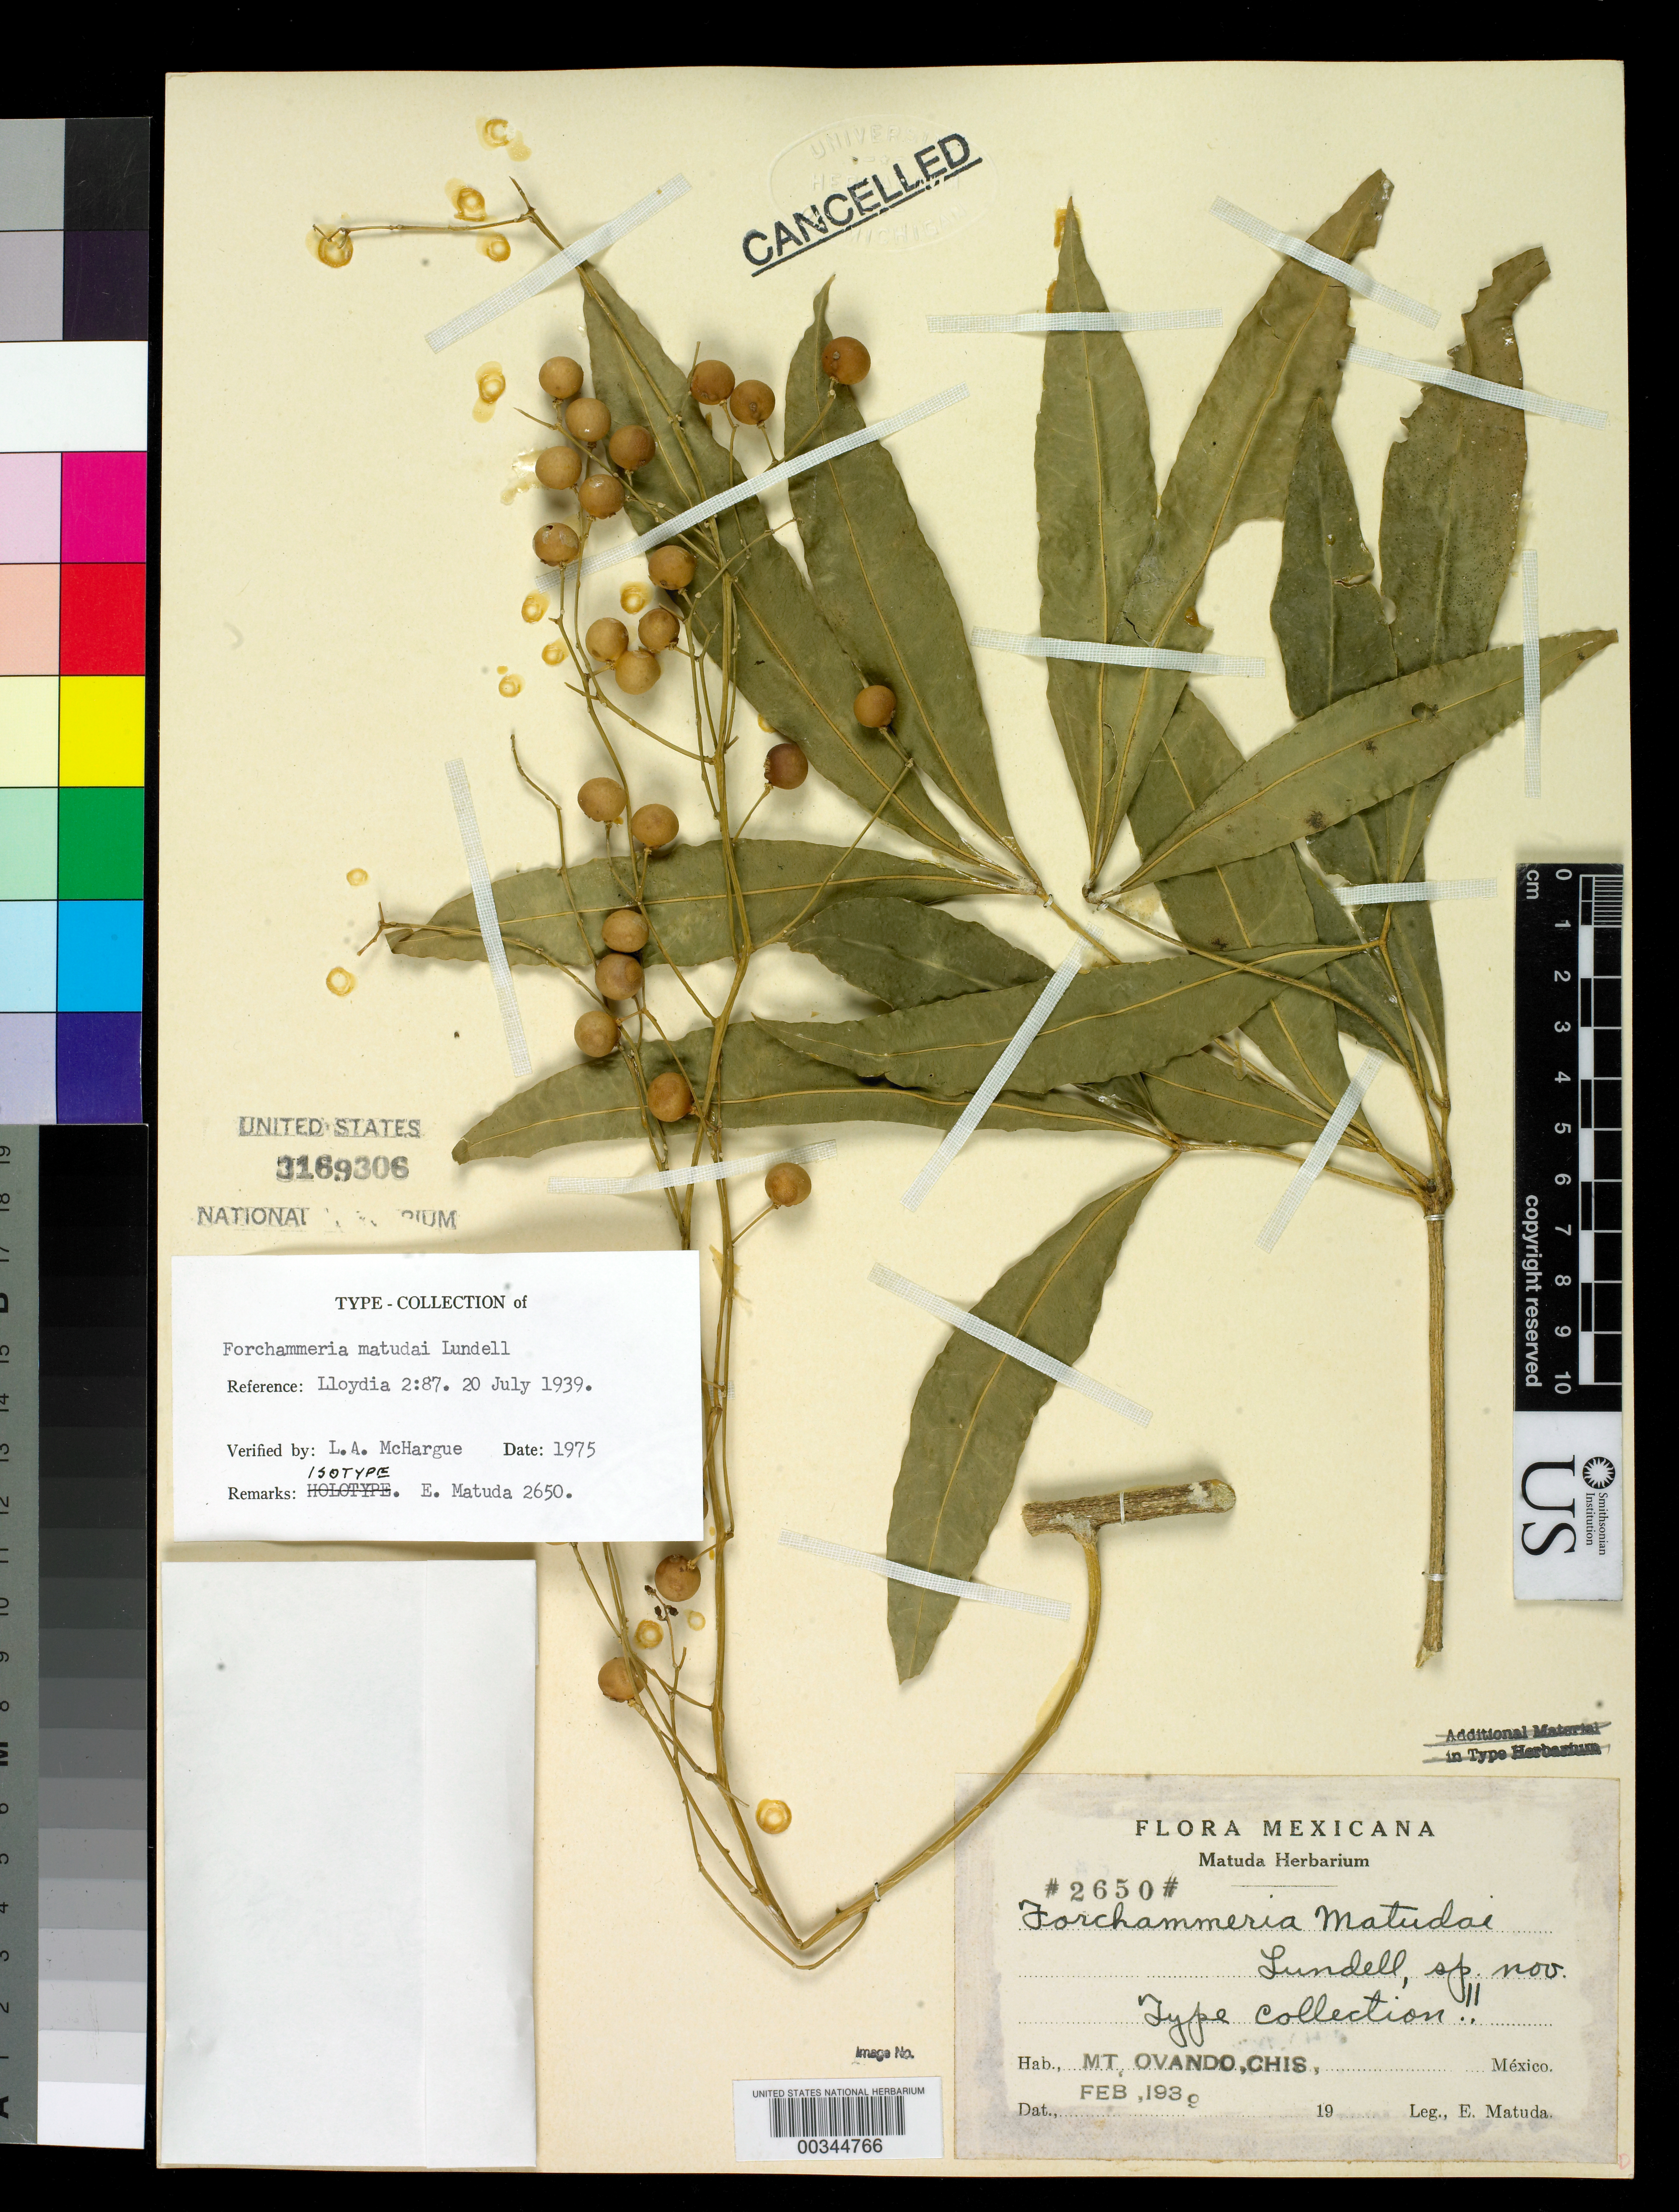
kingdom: Plantae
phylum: Tracheophyta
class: Magnoliopsida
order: Brassicales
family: Stixaceae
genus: Forchhammeria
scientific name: Forchhammeria matudae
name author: Lundell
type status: Isotype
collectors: E. Matuda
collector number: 2650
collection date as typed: Feb 1939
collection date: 1939-02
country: Mexico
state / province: Chiapas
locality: Mt. Ovando.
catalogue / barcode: US 3169306